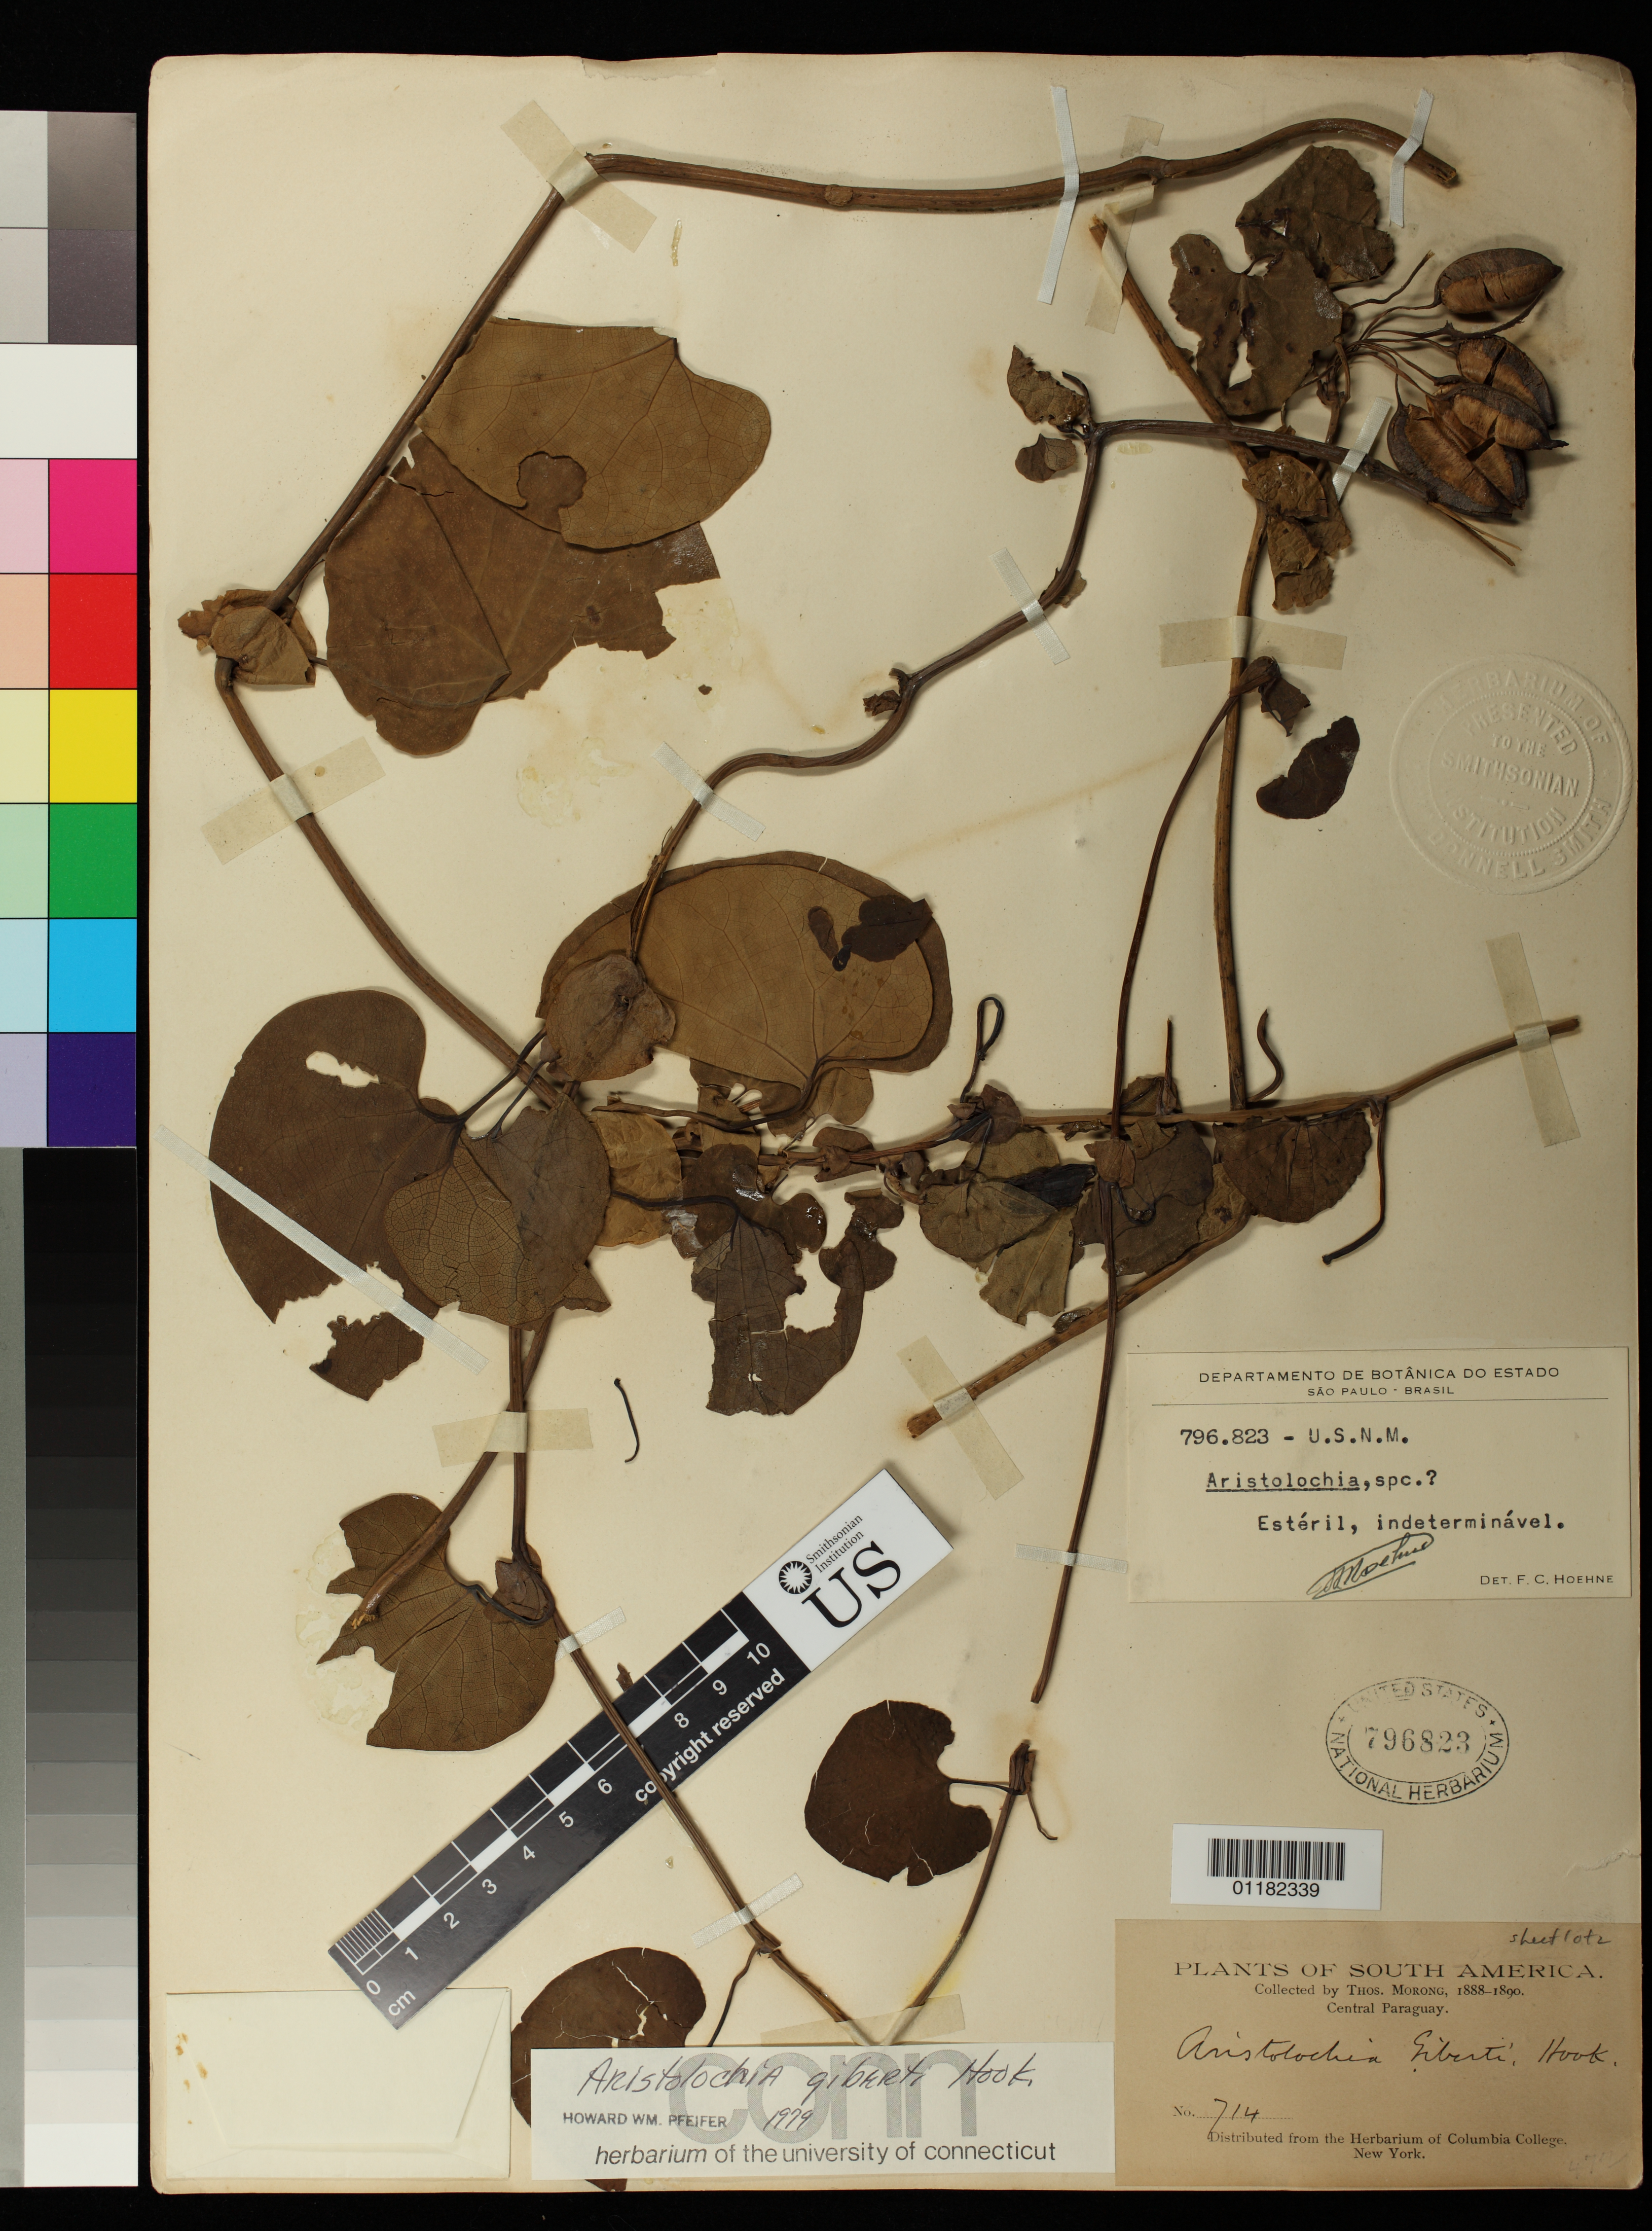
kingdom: Plantae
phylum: Tracheophyta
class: Magnoliopsida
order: Piperales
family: Aristolochiaceae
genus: Aristolochia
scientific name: Aristolochia gibertii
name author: Hook.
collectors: T. Morong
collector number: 714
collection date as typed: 1888 to -- --- 1890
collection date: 1888/1890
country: Paraguay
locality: Central Paraguay.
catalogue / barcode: US 796823